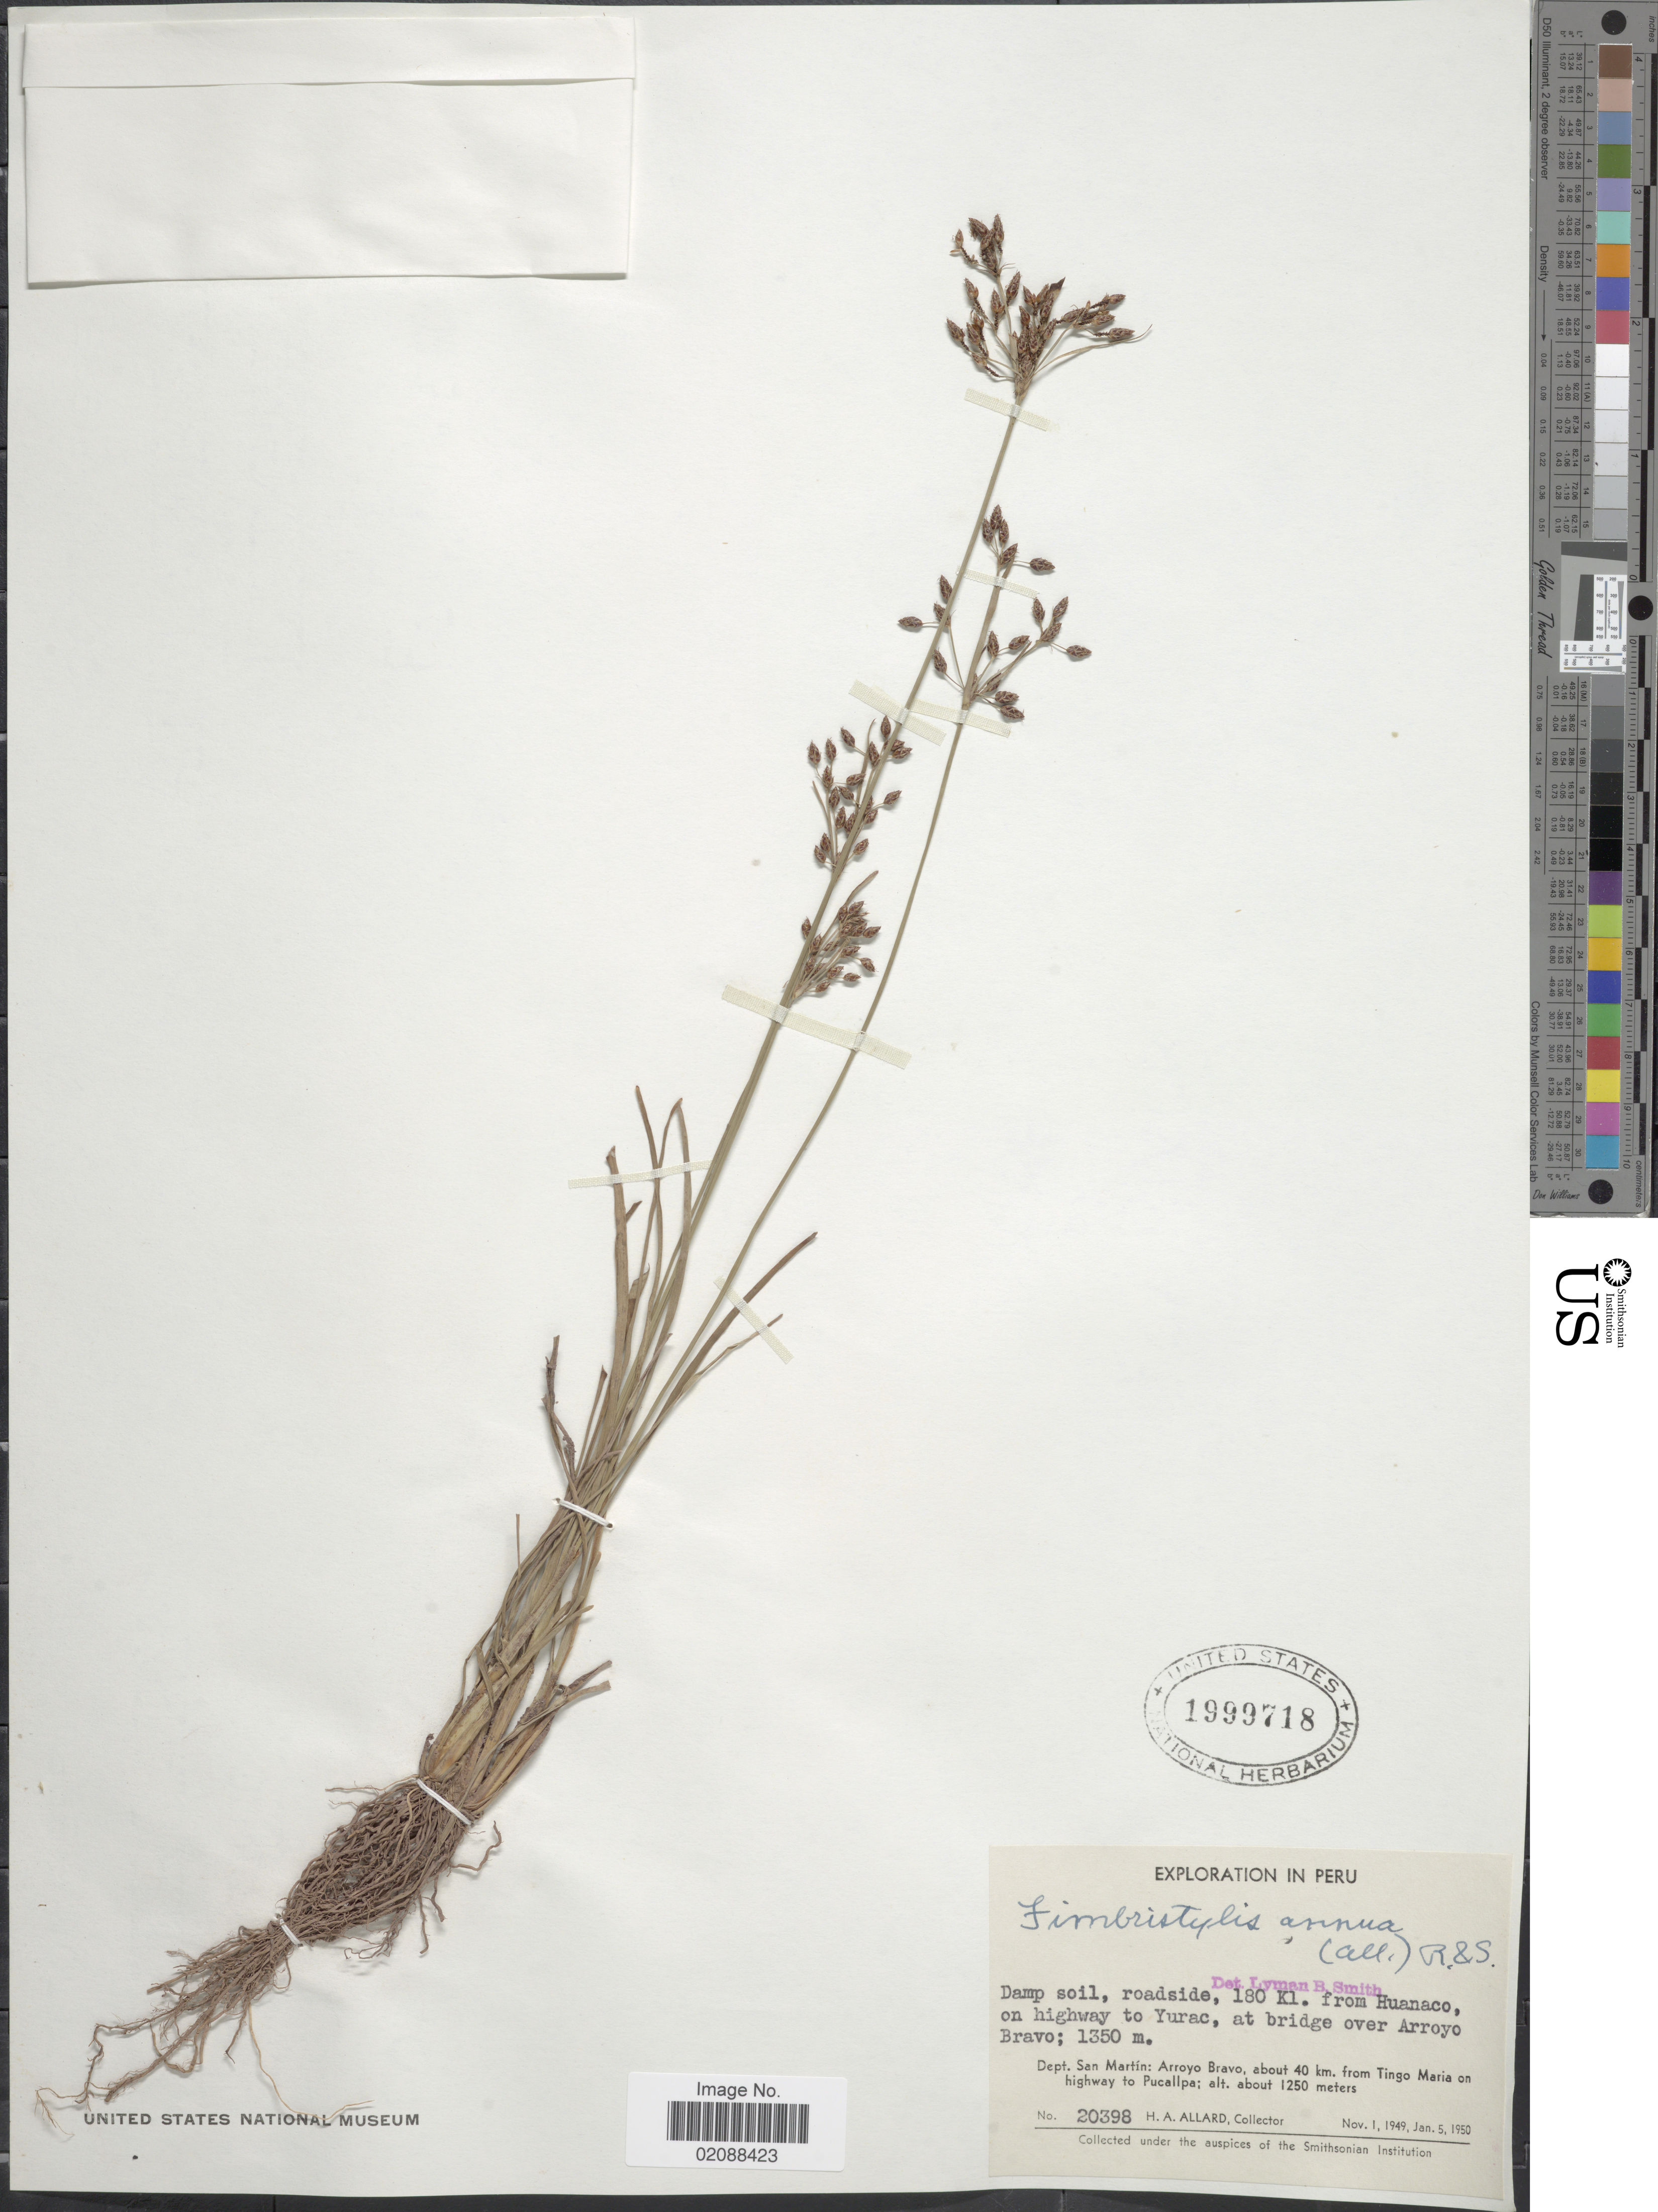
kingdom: Plantae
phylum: Tracheophyta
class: Liliopsida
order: Poales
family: Cyperaceae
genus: Fimbristylis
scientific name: Fimbristylis dichotoma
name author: (L.) Vahl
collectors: H. A. Allard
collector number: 20398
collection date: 1949-11-01/1950-01-05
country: Peru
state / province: San Martín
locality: Damp soil. roadside, 180 Kl. from Huanaco, on highway to Yurac, at bridge over Arroyo Bravo. Dept. San Martin: Arroyo Bravo, about 40 km. from Tingo Maria on highway to Pucallpa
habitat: deep soil, roadside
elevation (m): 1350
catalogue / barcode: US 1999718